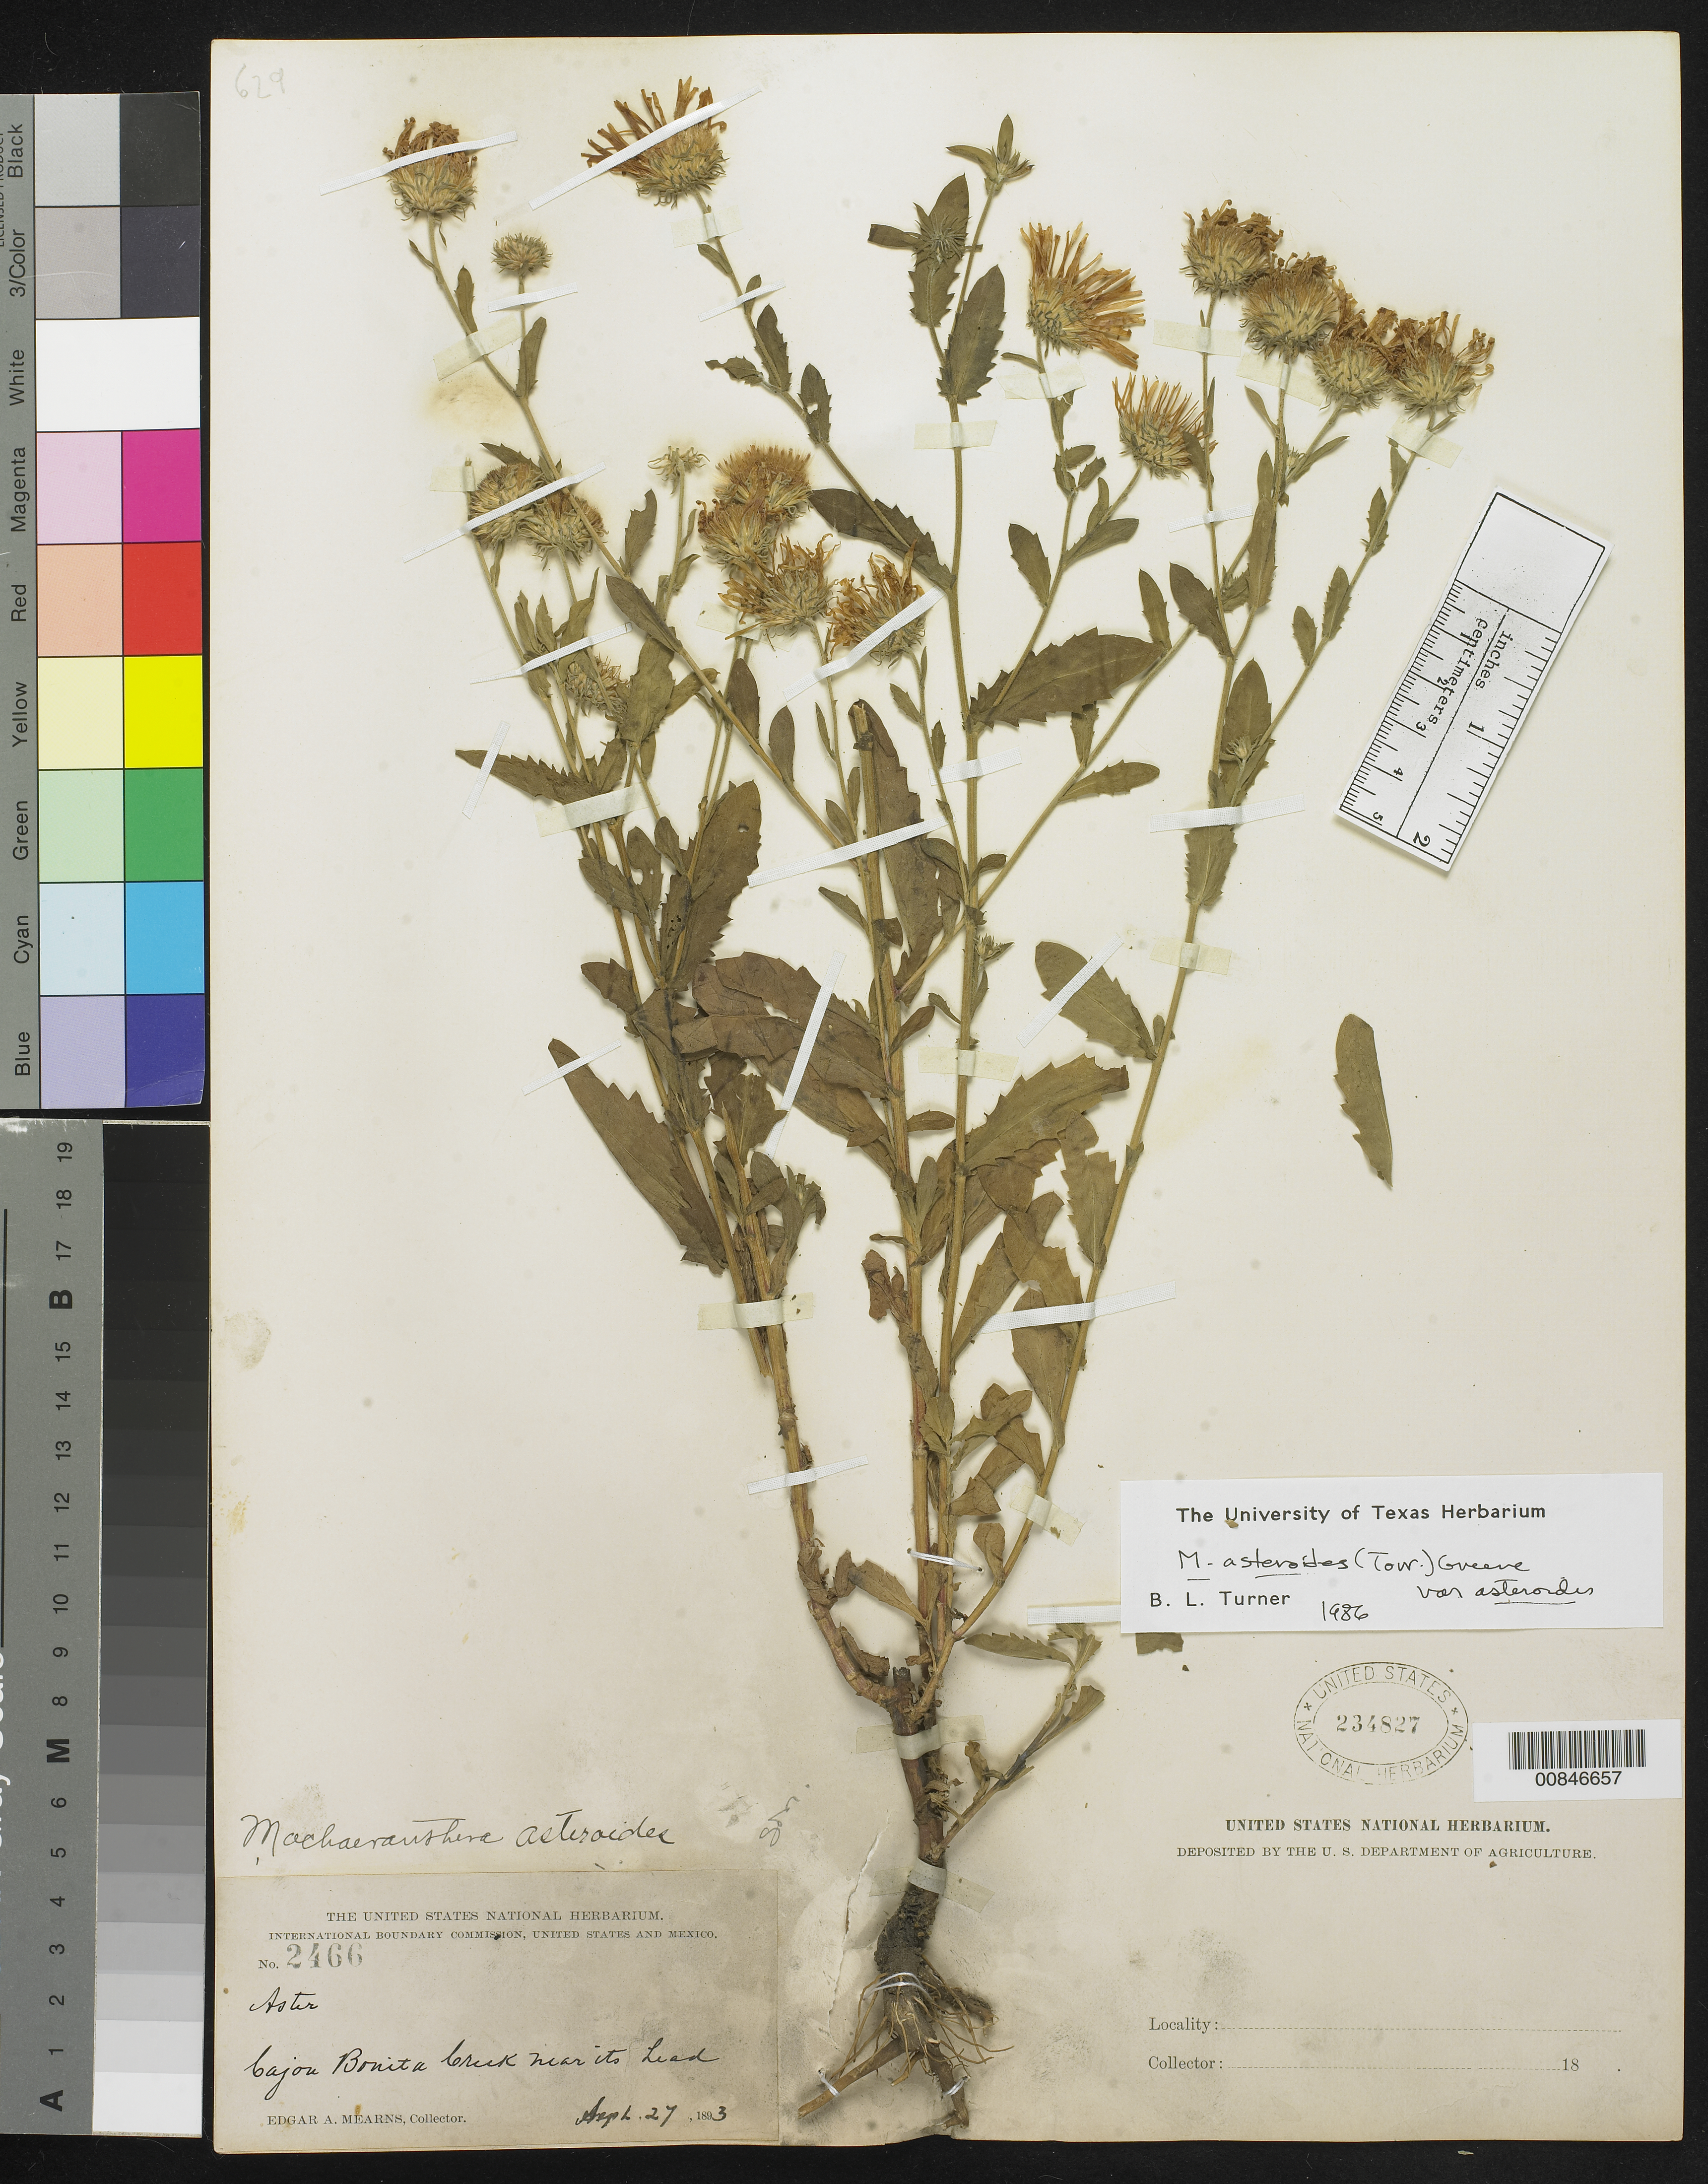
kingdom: Plantae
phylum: Tracheophyta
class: Magnoliopsida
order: Asterales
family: Asteraceae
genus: Machaeranthera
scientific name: Machaeranthera asteroides var. asteroides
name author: (Torr.) Greene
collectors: E. A. Mearns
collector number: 2466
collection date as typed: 27 Apr 1893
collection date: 1893-04-27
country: Mexico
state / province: Sonora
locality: Cajon Bonita Creek near its head.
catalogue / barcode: US 234827